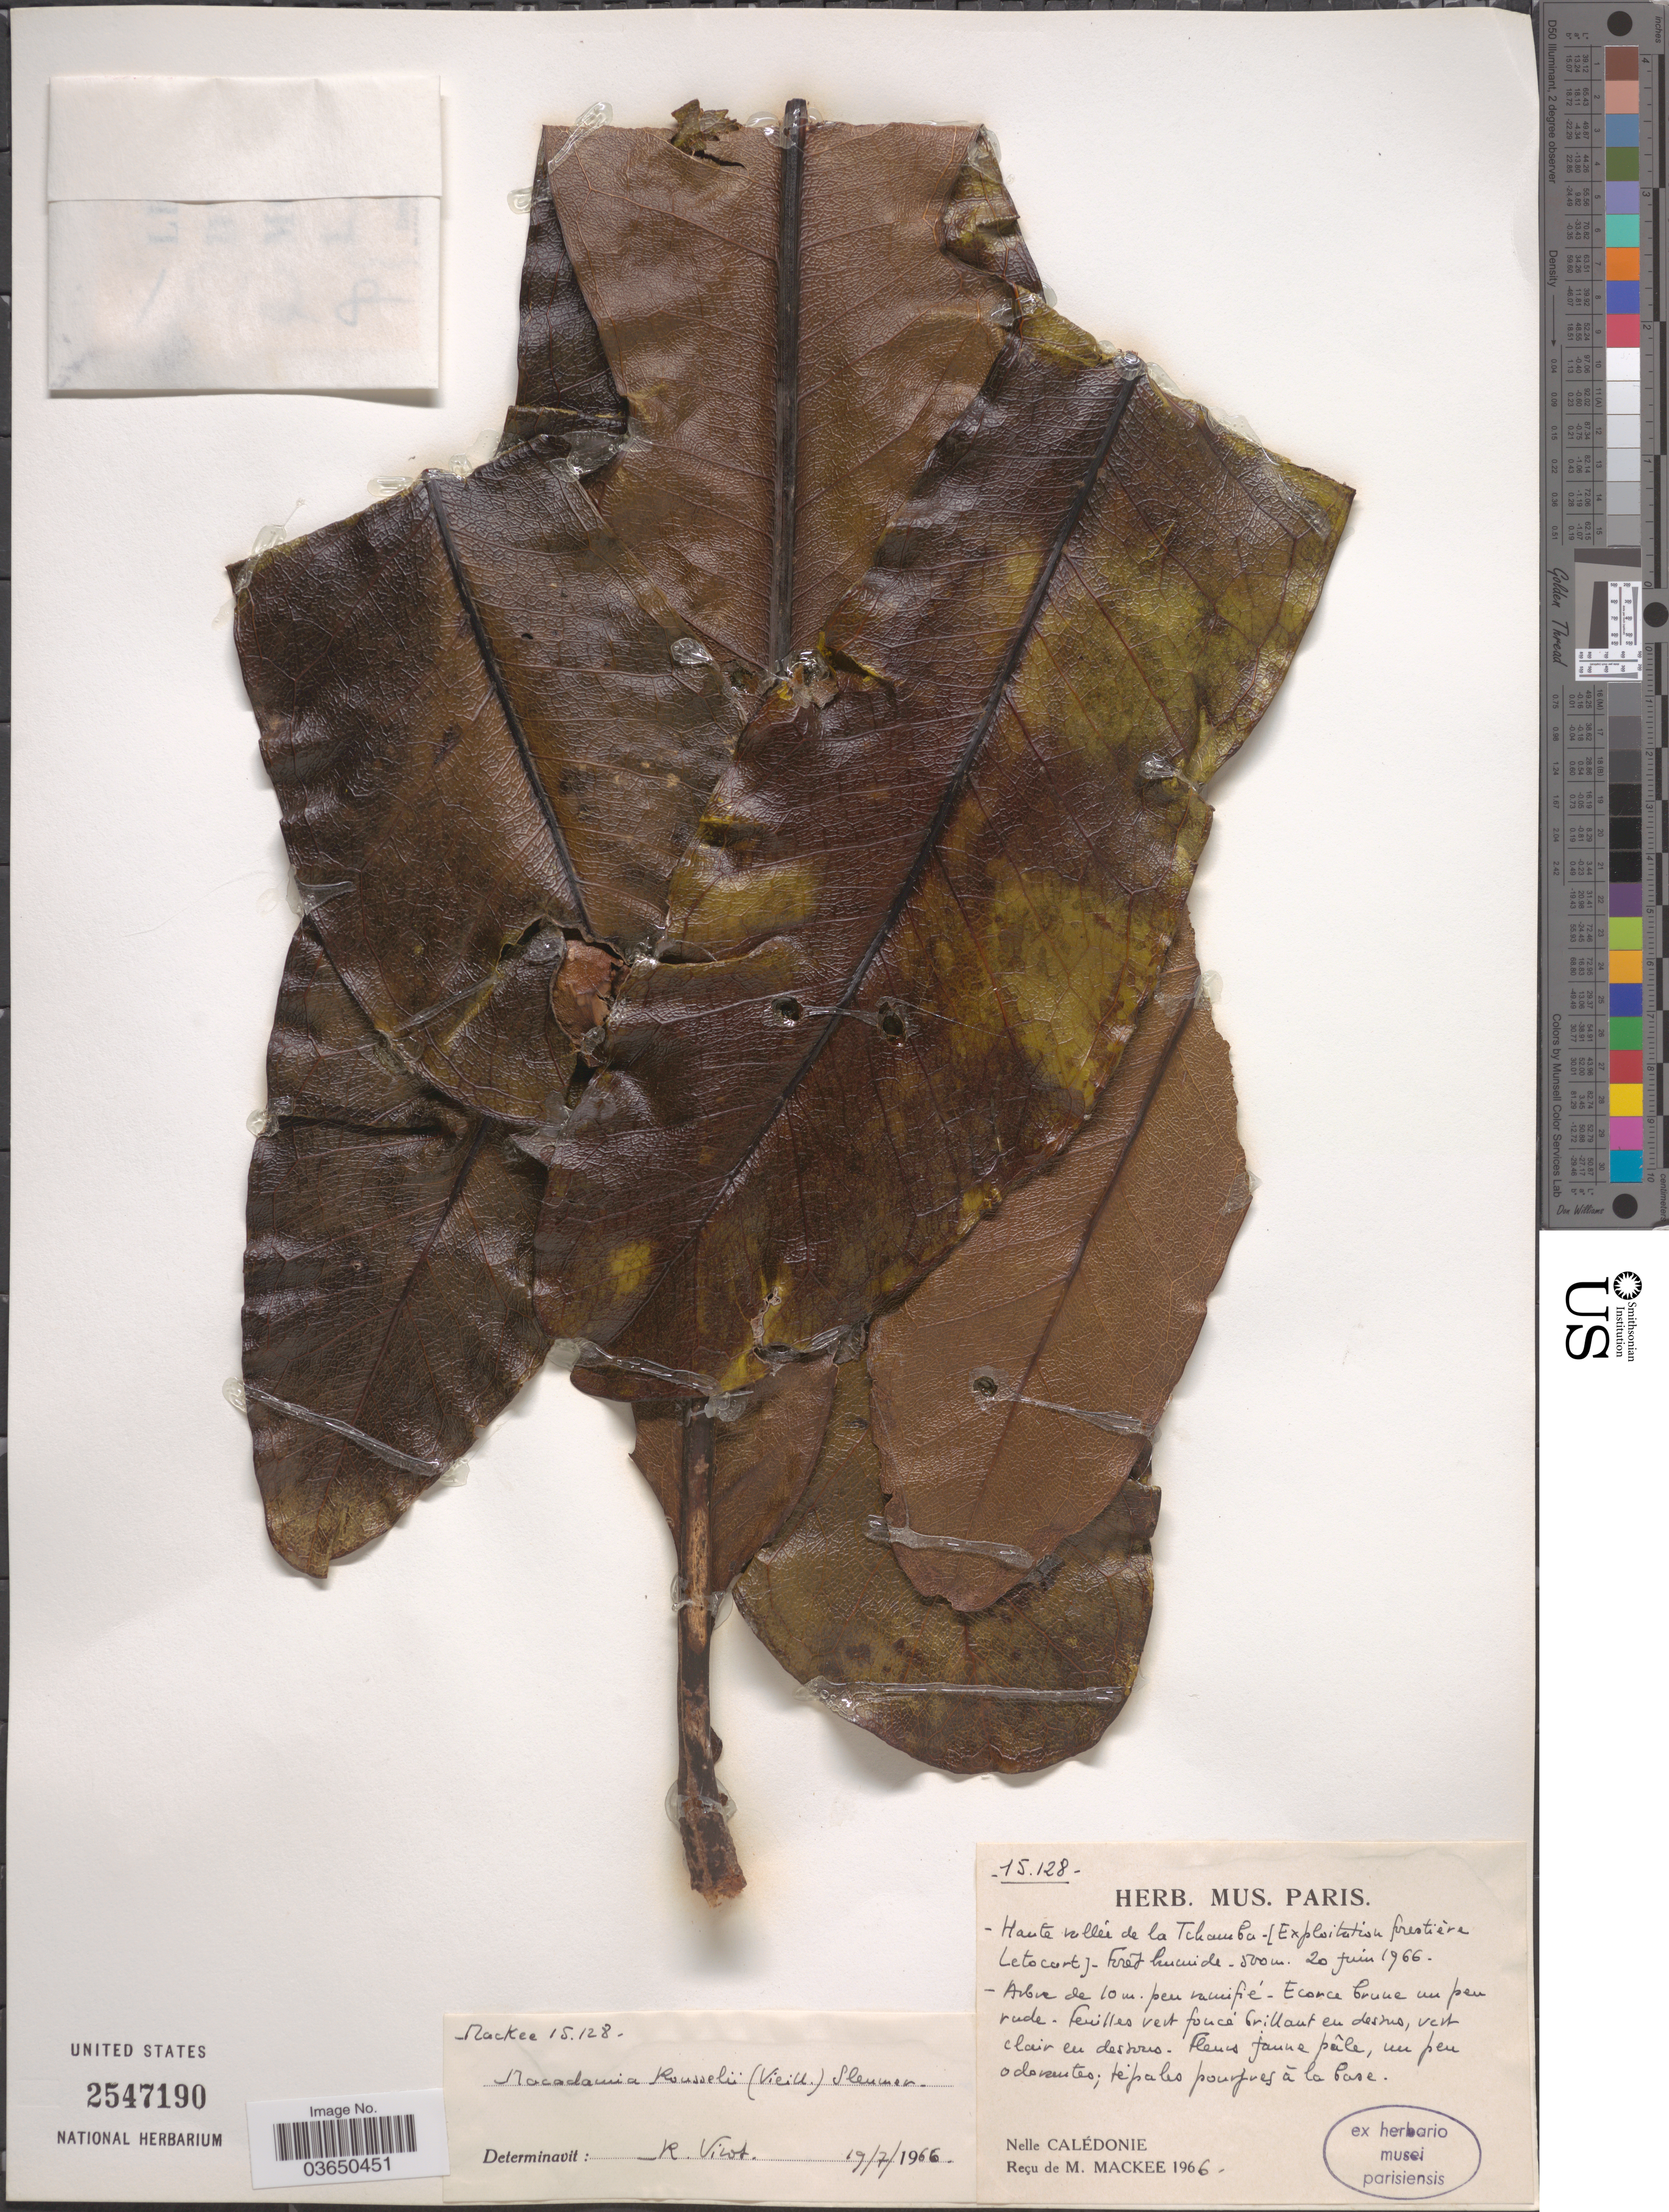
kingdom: Plantae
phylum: Tracheophyta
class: Magnoliopsida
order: Proteales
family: Proteaceae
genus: Macadamia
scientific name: Macadamia rousselii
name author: (Vieill.) Sleumer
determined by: Strong, Mark T., (BOT), Smithsonian Institution - National Museum of Natural History (UNITED STATES)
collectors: M. Mackee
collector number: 15128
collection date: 1966-06-20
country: New Caledonia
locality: Haute vallée de la Tchamba. [Exploitation forestière letocart]. Nelle Calédonie.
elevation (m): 500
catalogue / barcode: US 2547190